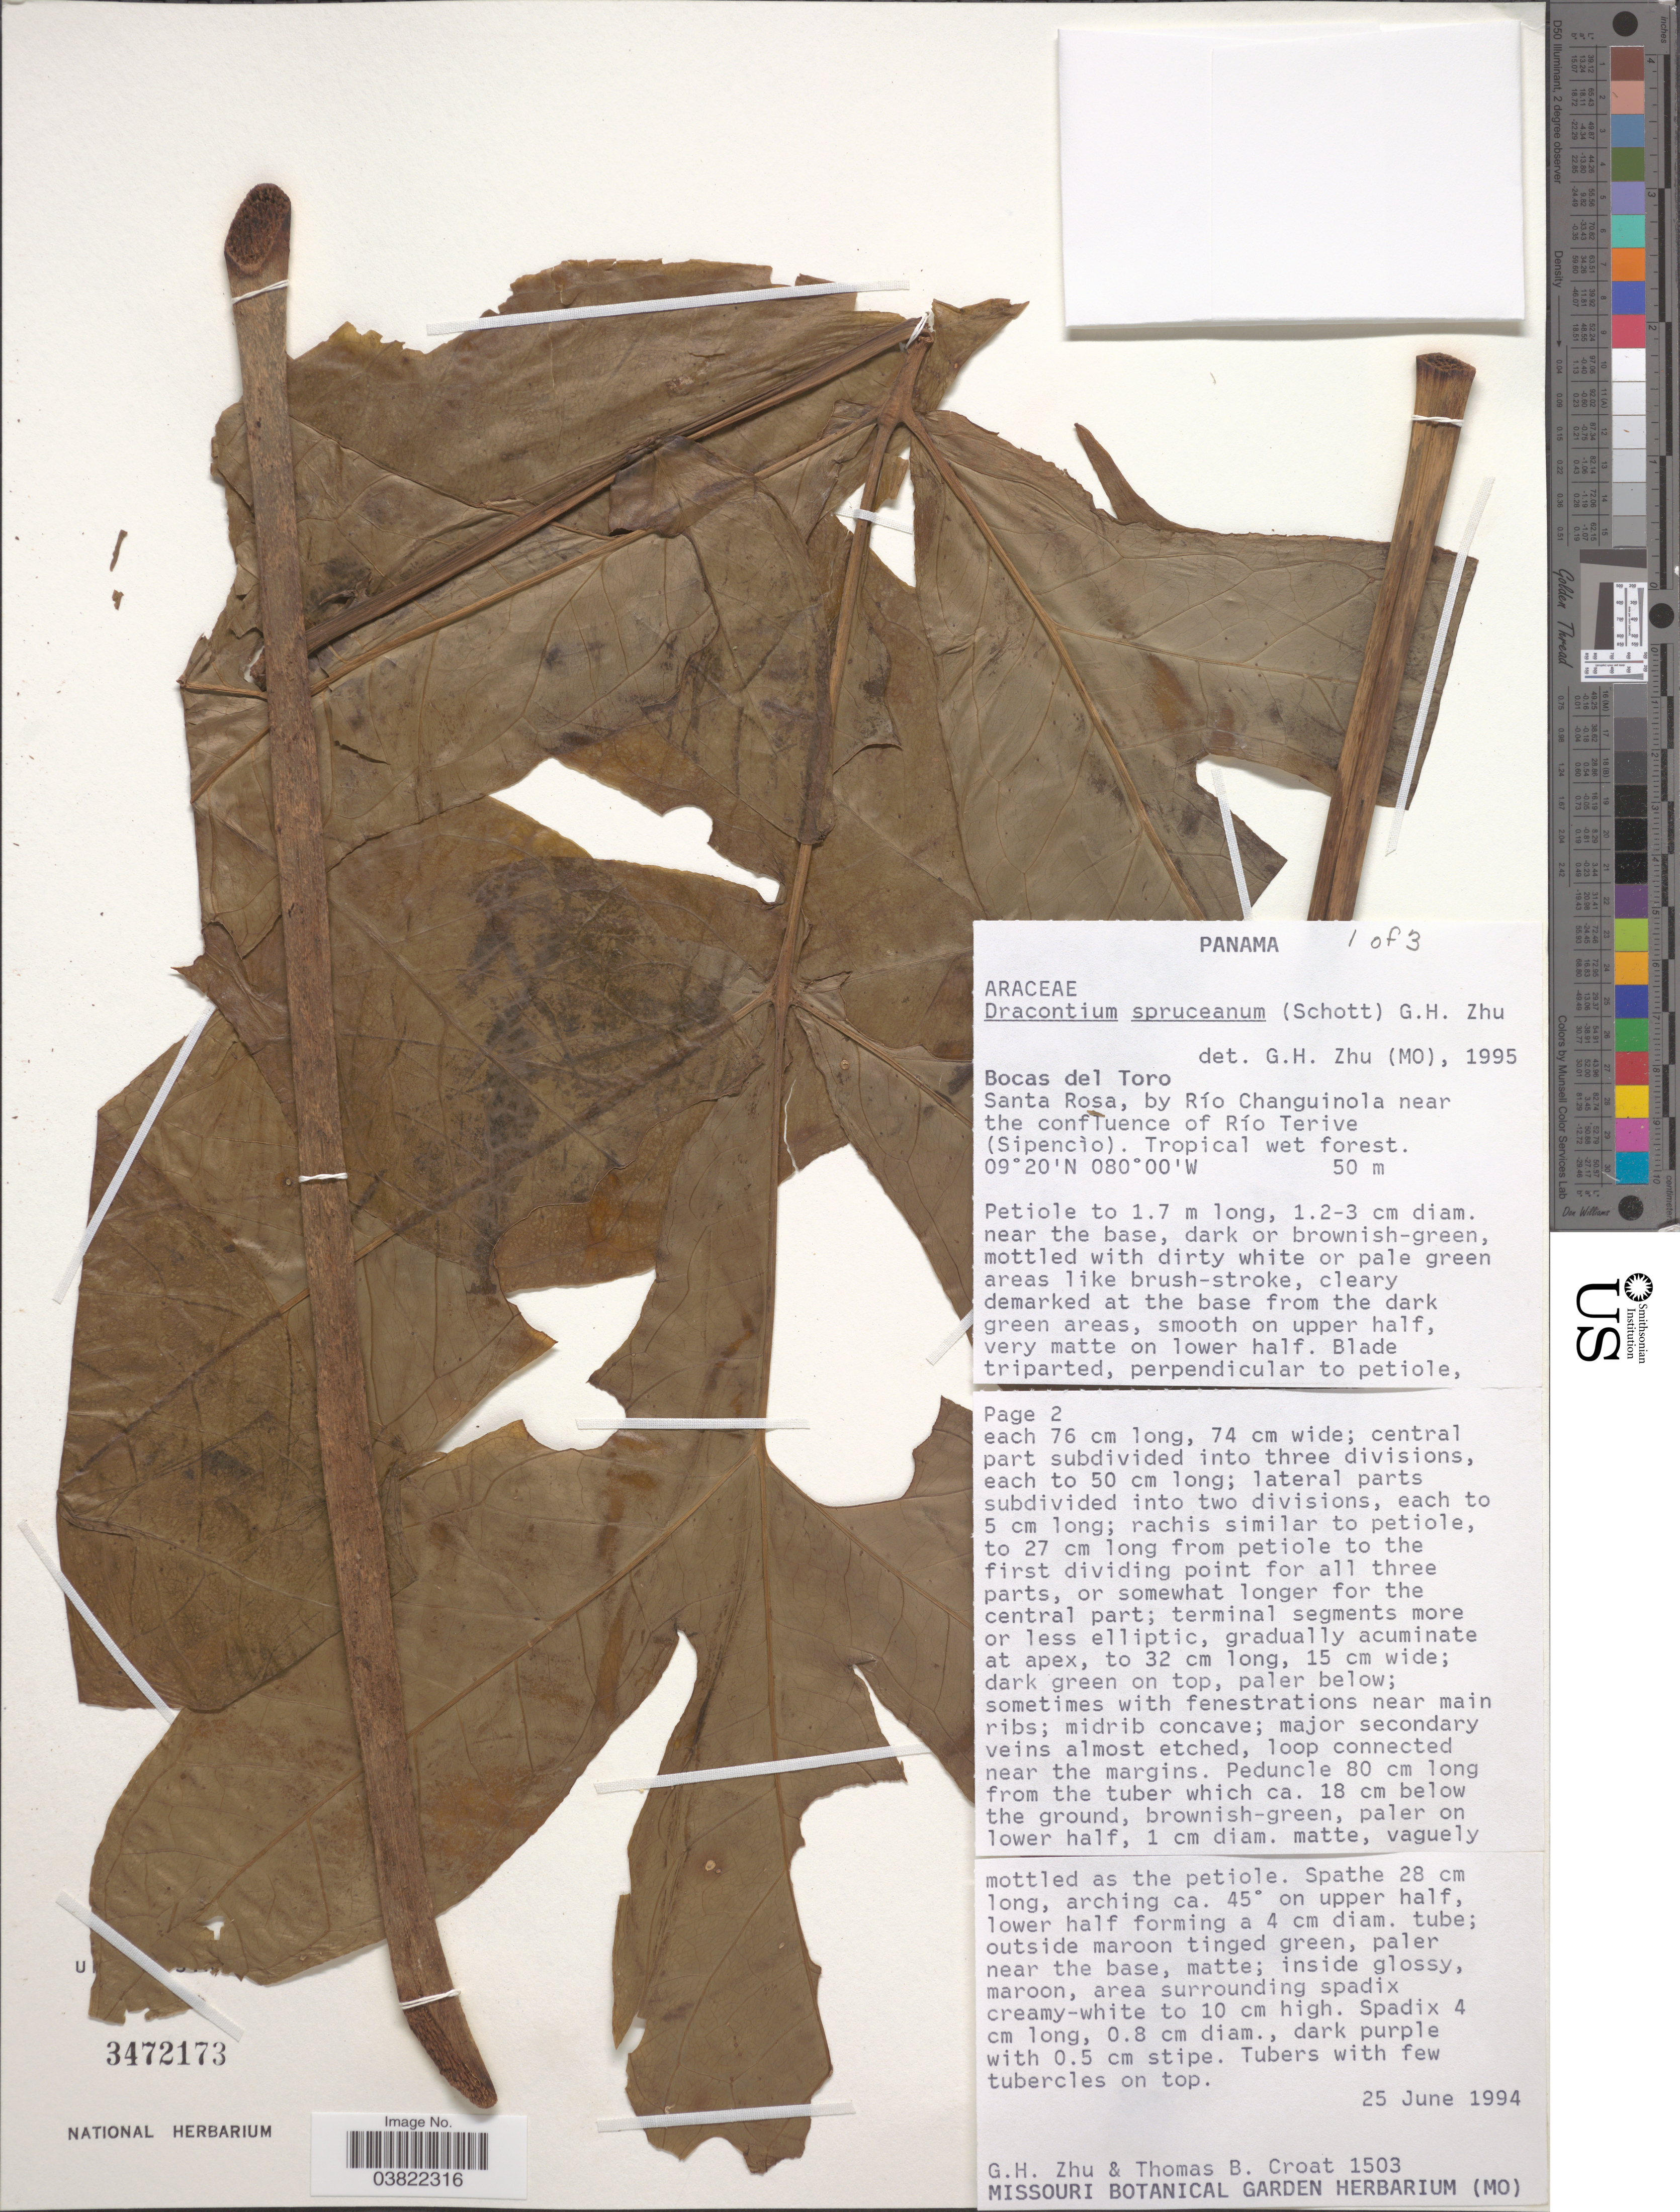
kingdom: Plantae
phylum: Tracheophyta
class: Liliopsida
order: Alismatales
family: Araceae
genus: Dracontium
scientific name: Dracontium spruceanum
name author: (Schott) G.H. Zhu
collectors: G. H. Zhu & T. B. Croat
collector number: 1503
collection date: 1994-06-25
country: Panama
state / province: Bocas del Toro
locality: Santa Rosa, by Río Changuinola near the confluence of Río Terive (Sipencìo).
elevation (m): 50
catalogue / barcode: US 3472173